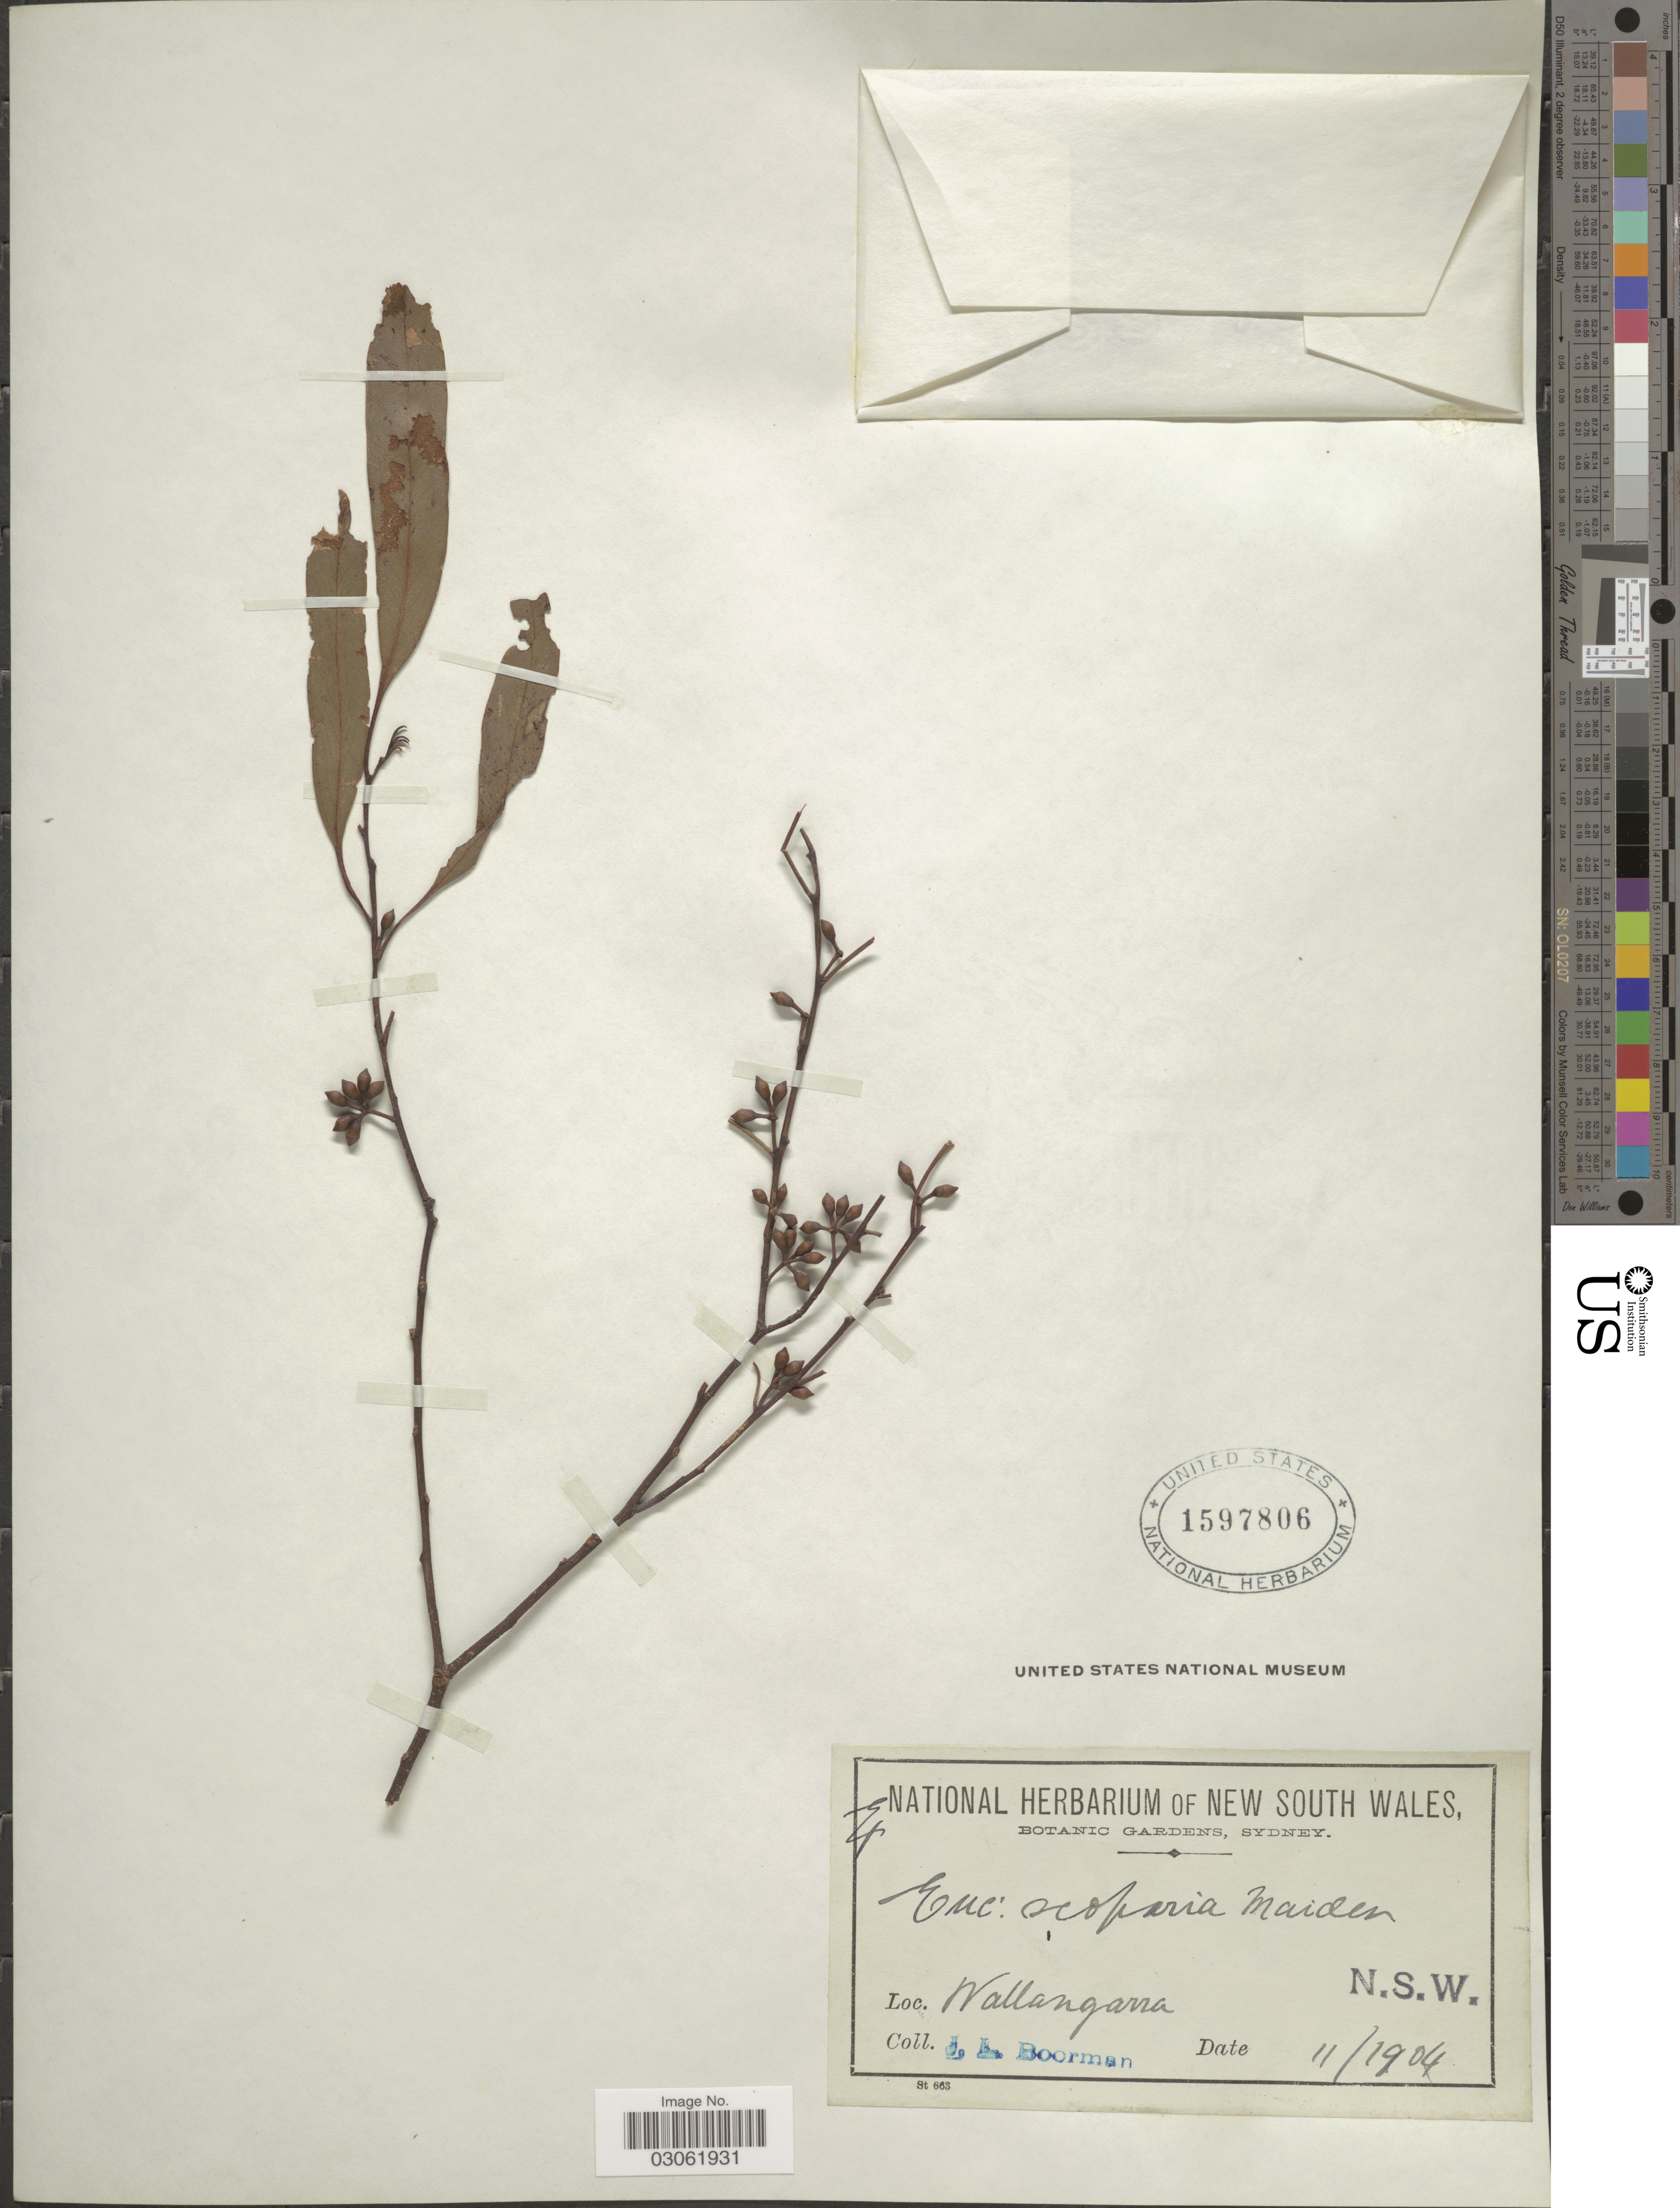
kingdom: Plantae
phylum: Tracheophyta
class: Magnoliopsida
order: Myrtales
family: Myrtaceae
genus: Eucalyptus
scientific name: Eucalyptus scoparia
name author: Maiden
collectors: J. Boorman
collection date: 1904-11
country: Australia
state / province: New South Wales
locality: Wallangarra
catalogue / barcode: US 1597806